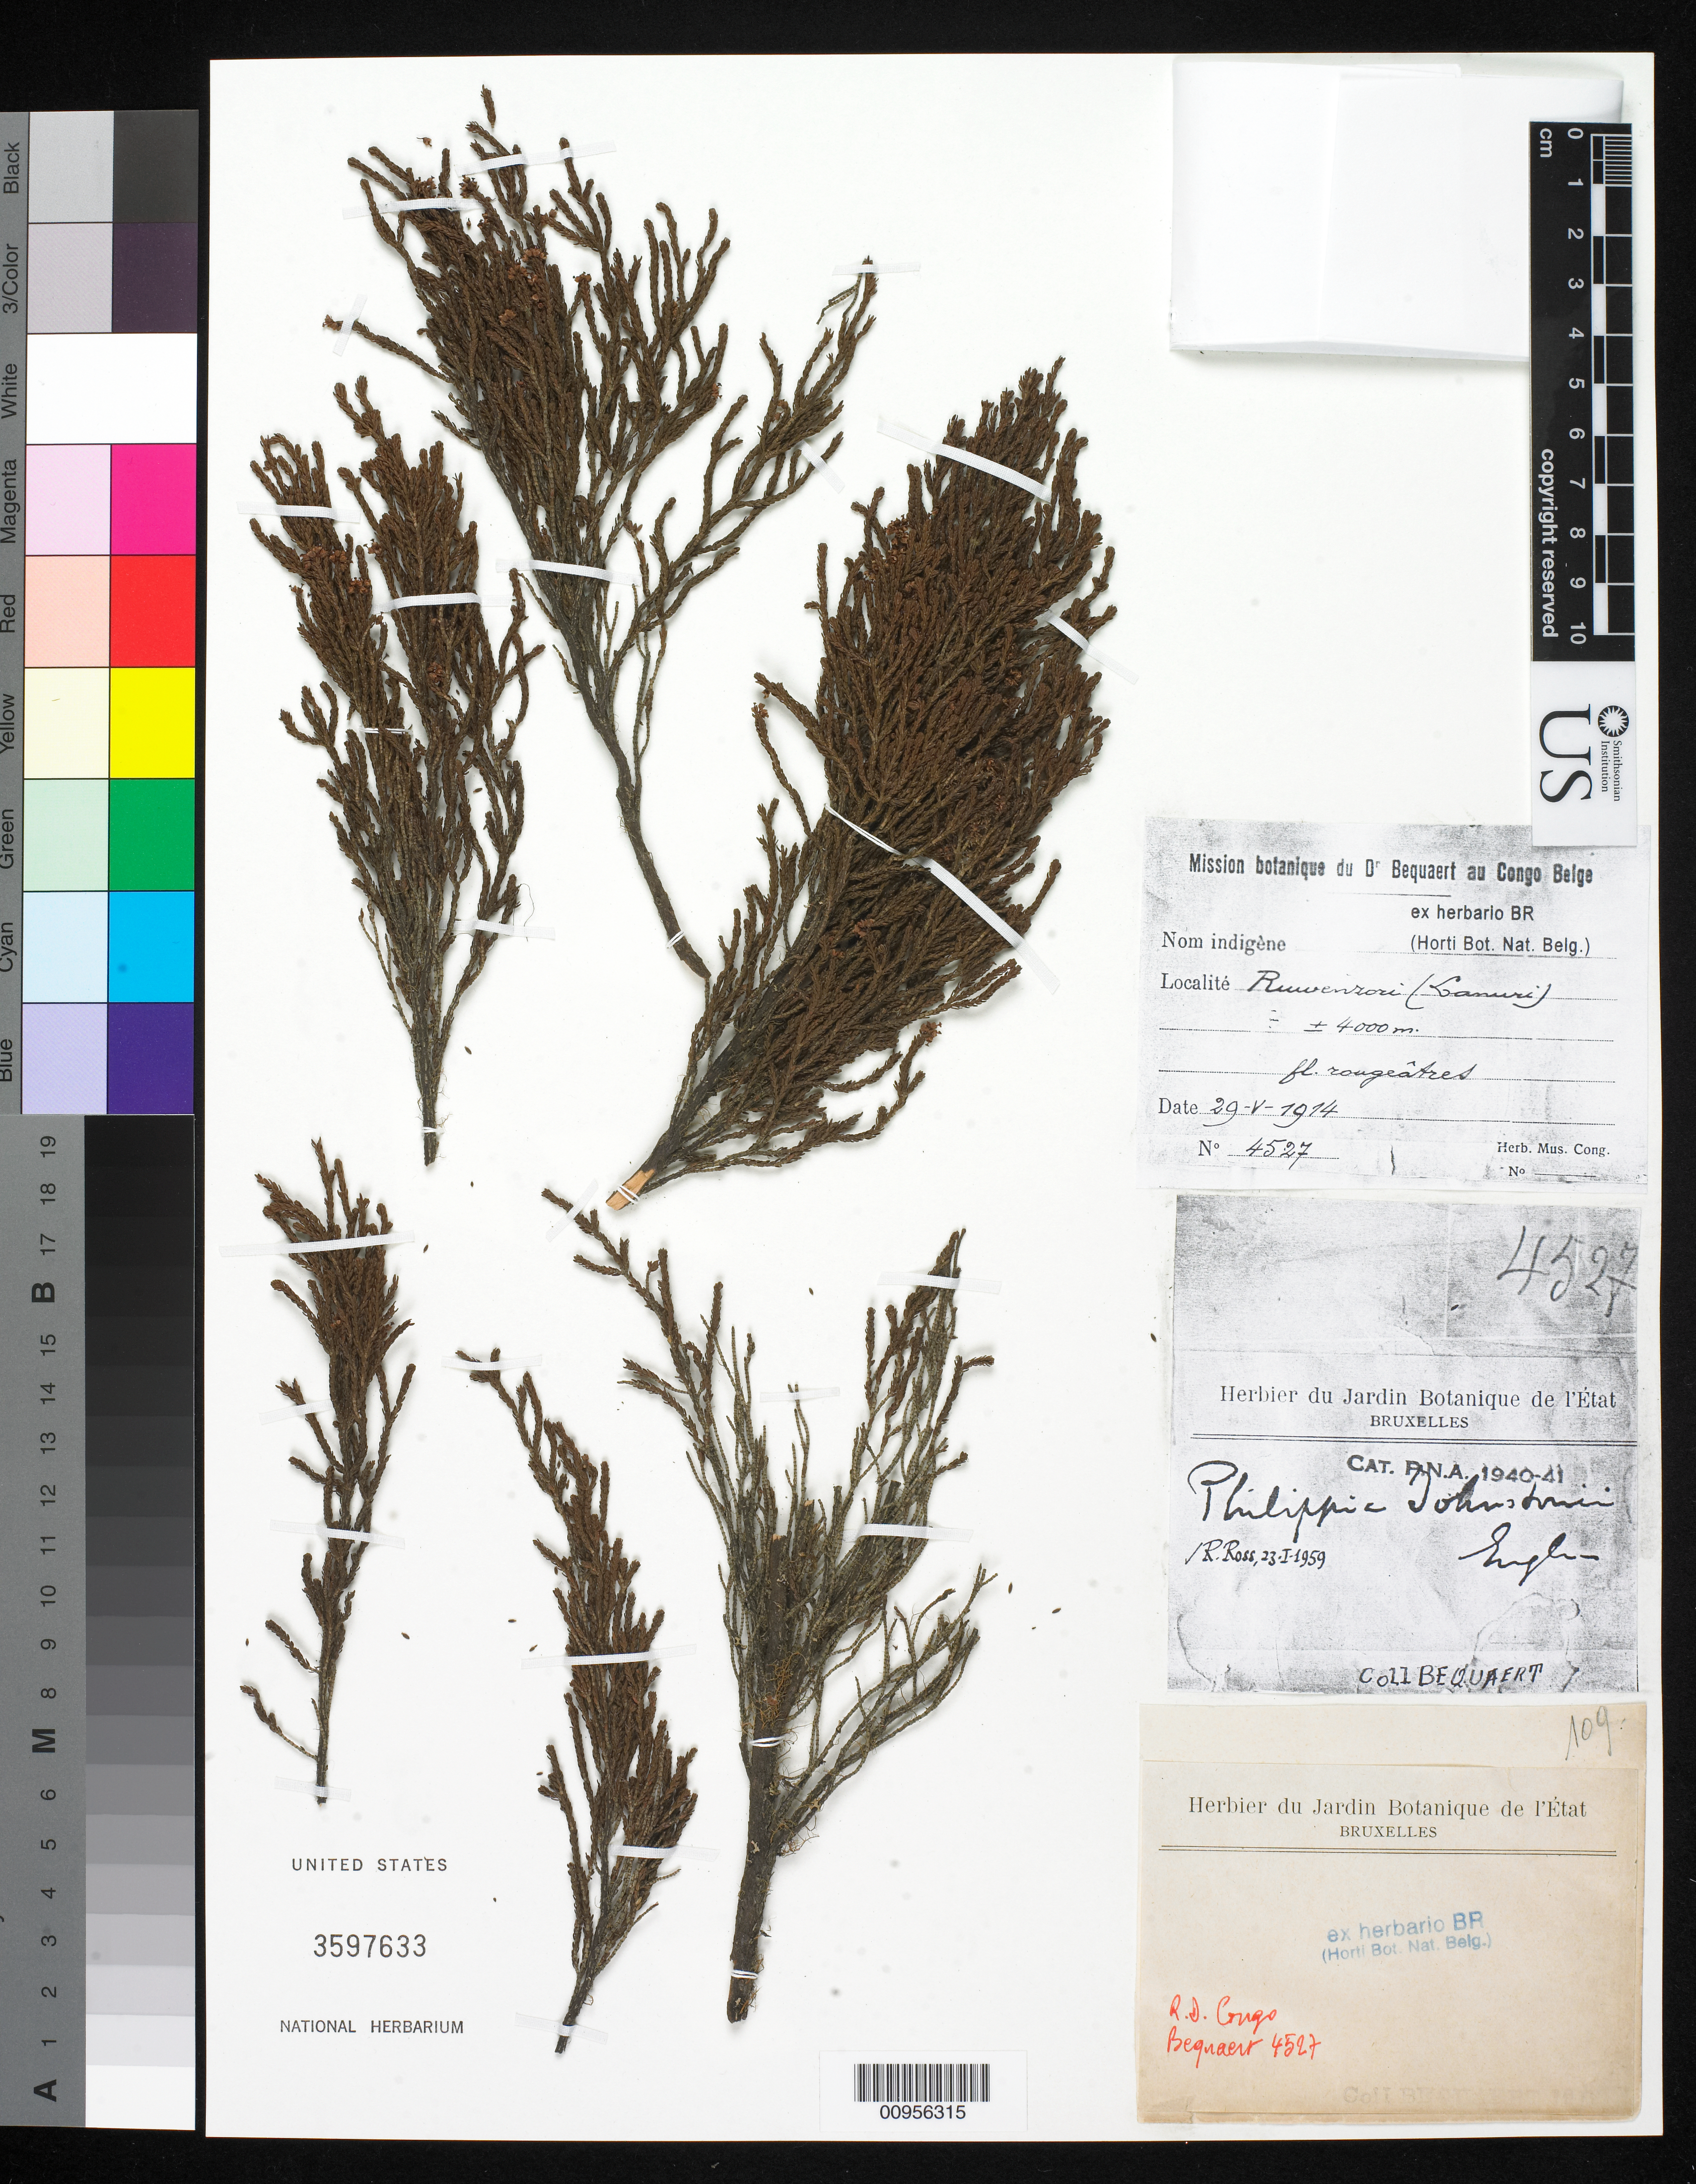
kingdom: Plantae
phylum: Tracheophyta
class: Magnoliopsida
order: Ericales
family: Ericaceae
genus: Philippia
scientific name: Philippia johnstonii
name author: Schweinf. ex Engl.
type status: Isoneotype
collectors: J. Bequaert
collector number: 4527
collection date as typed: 29 May 1914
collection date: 1914-05-29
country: Congo, Democratic Republic of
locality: Nord-Kivu: Ruwenzori, vallée de la Lanuri [=Ruanoli].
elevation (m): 4000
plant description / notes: Currently accepted name as cited by Dorr (2006).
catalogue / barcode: US 3597633